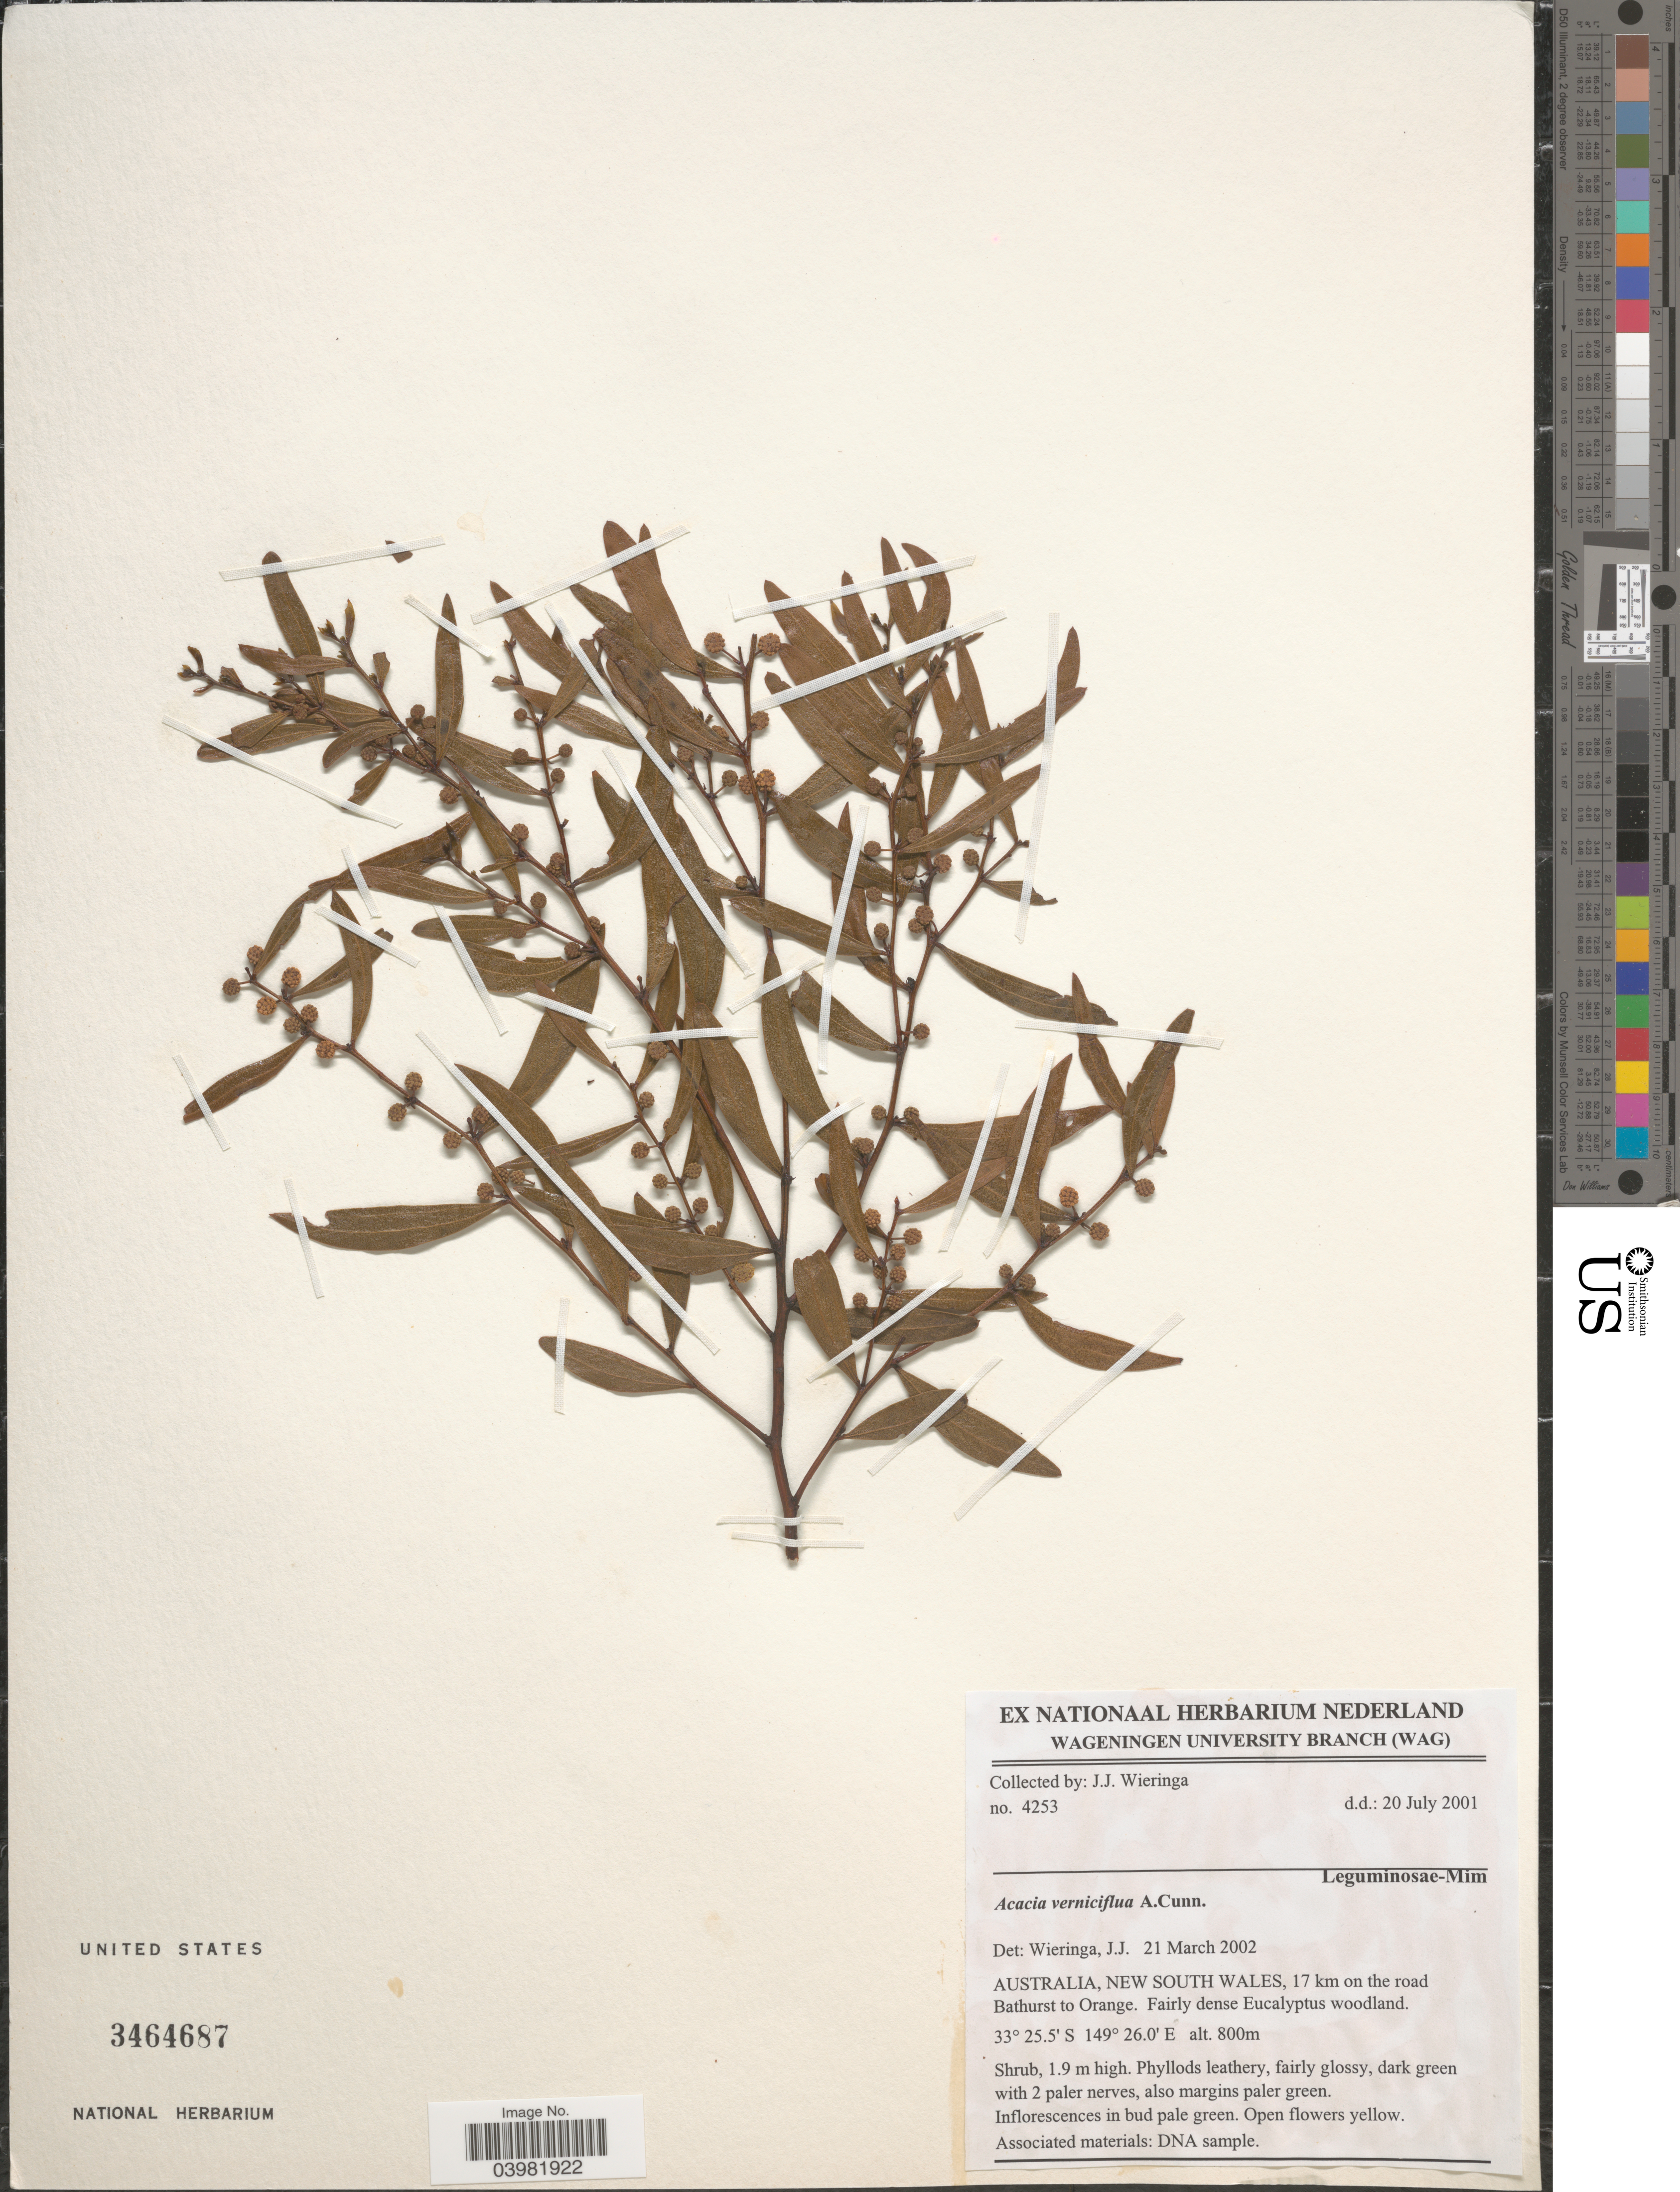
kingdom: Plantae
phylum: Tracheophyta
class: Magnoliopsida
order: Fabales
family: Fabaceae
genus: Acacia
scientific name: Acacia verniciflua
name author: A. Cunn.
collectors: J. Wieringa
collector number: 4253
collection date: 2001-07-20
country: Australia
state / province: New South Wales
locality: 17 km on the road Bathurst to Orange.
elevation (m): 800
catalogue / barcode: US 3464687